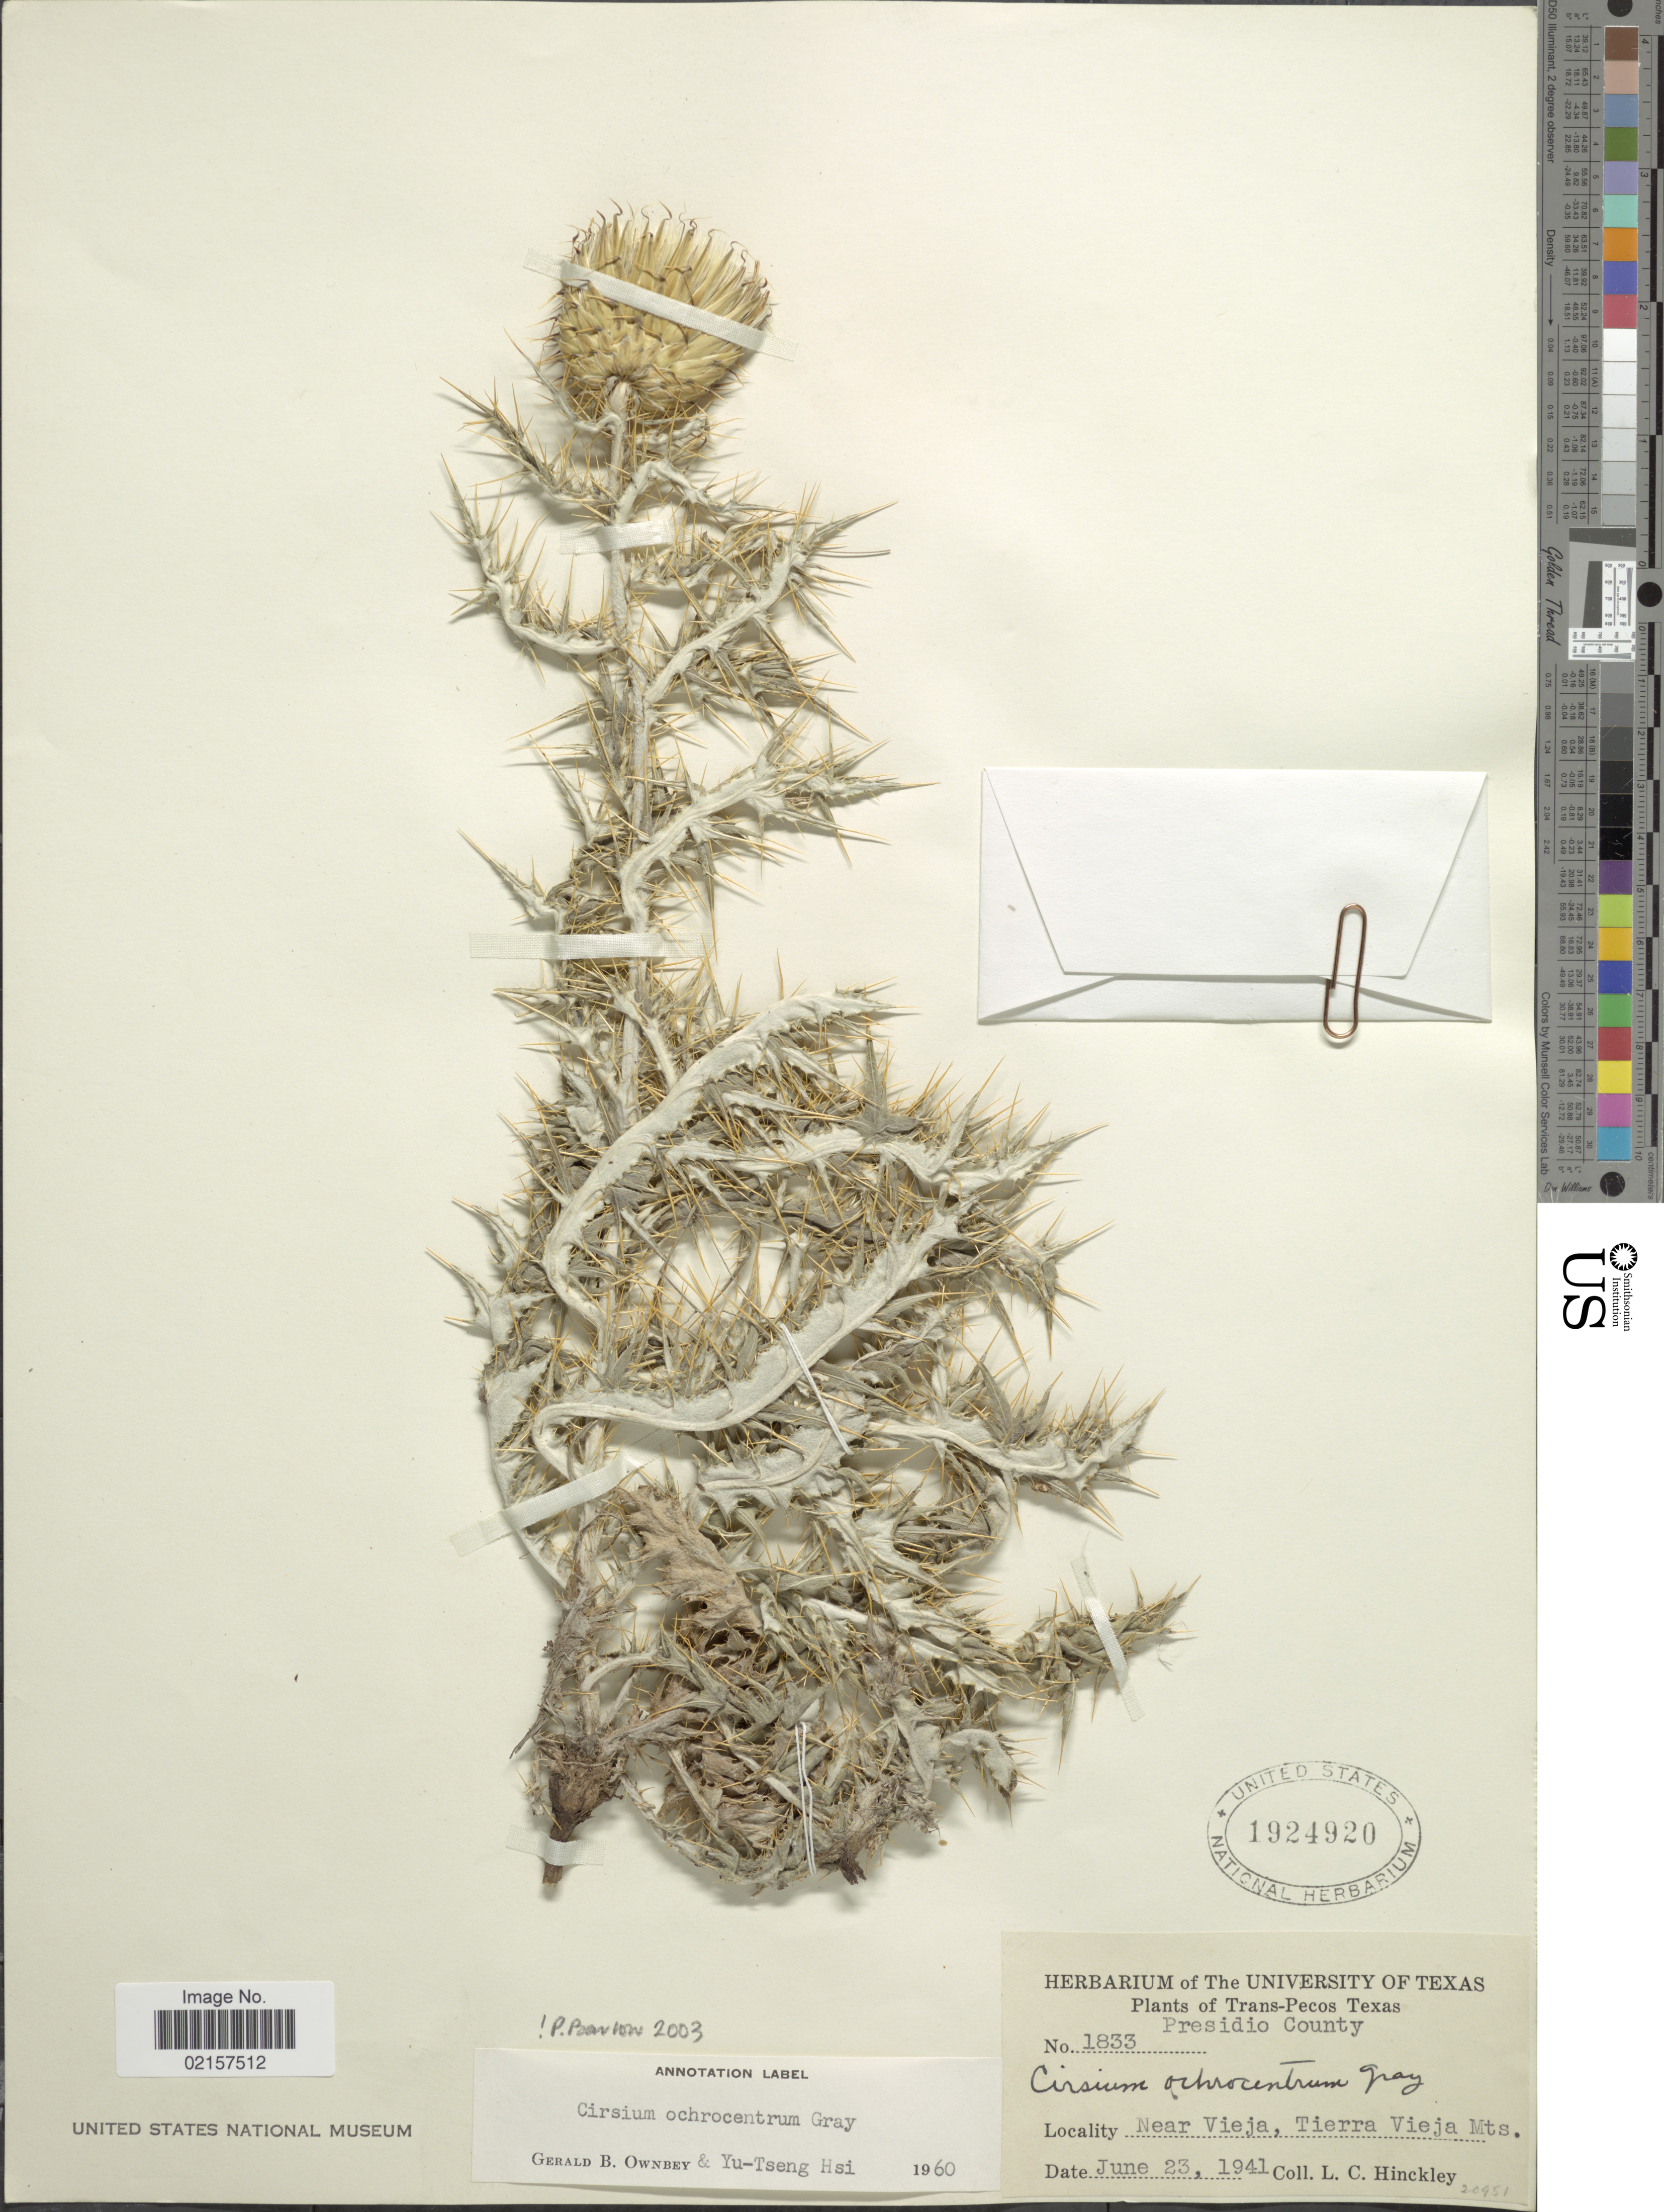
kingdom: Plantae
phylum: Tracheophyta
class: Magnoliopsida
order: Asterales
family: Asteraceae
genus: Cirsium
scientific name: Cirsium ochrocentrum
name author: A. Gray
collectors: L. Hinckley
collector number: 1833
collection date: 1941-06-23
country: United States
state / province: Texas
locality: Trans-Pecos Texas, Presidio County, near Vieja, Tierra Vieja Mts.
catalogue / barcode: US 1924920